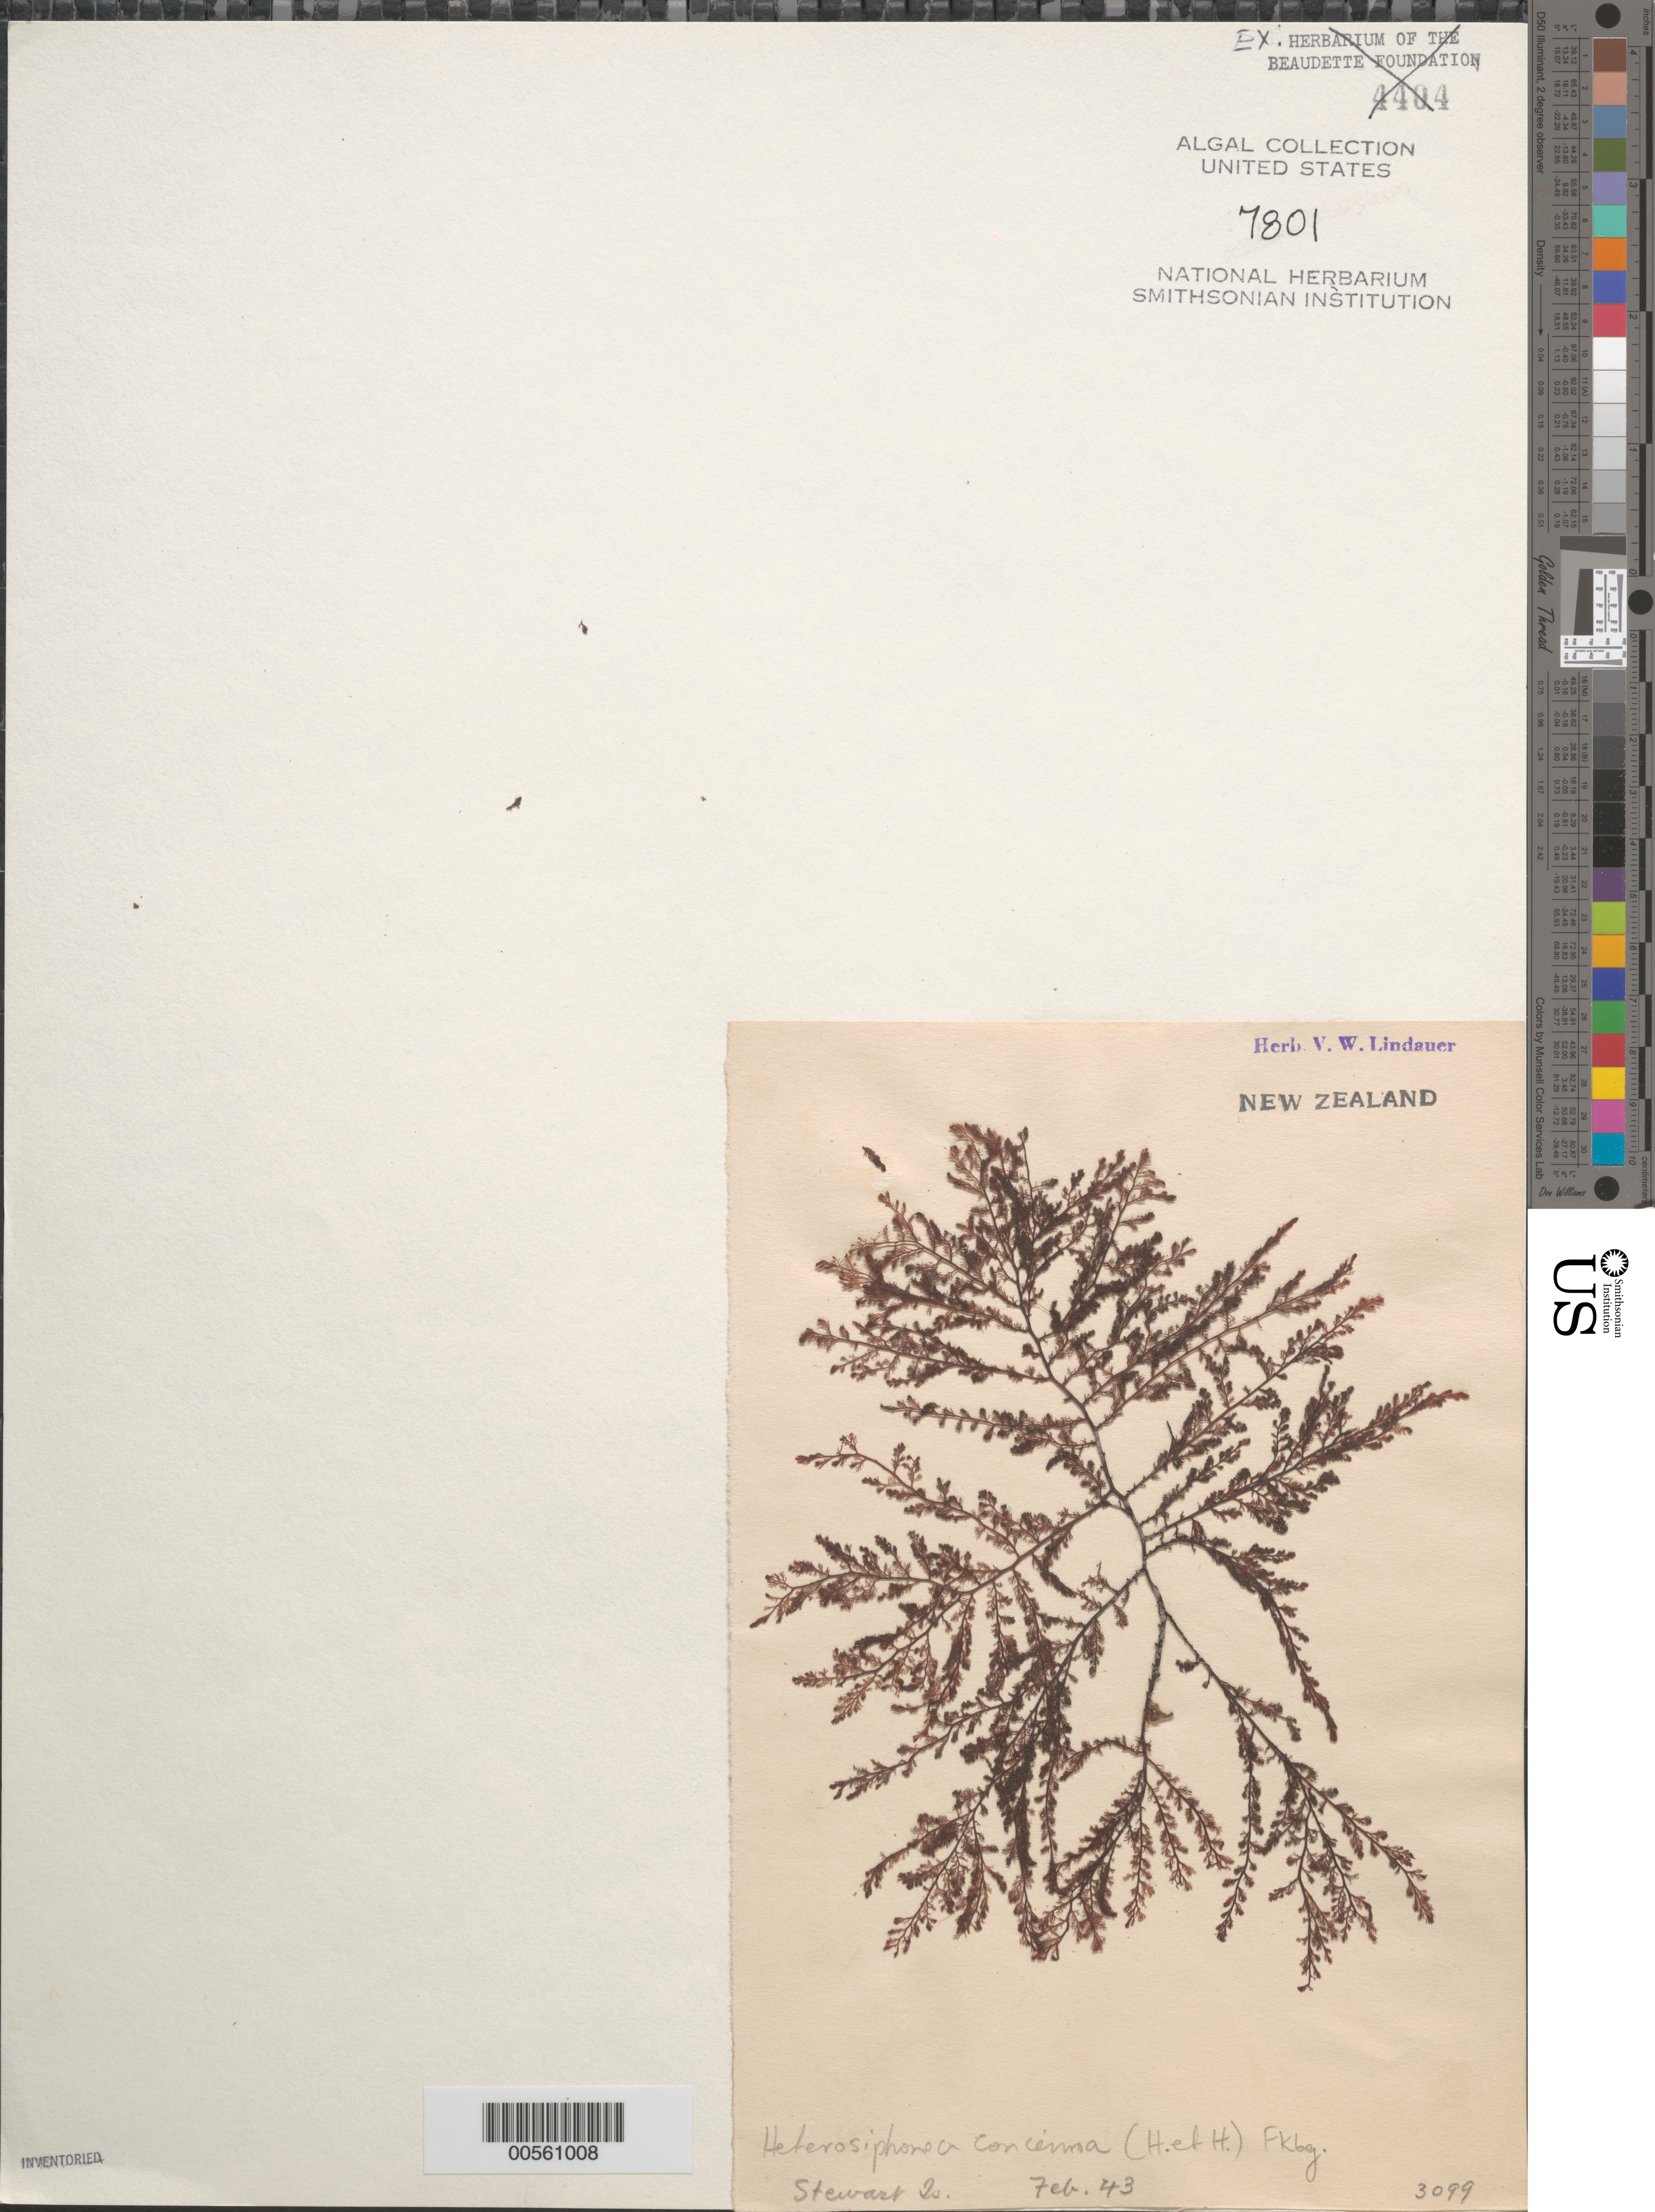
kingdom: Plantae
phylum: Rhodophyta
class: Florideophyceae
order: Ceramiales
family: Dasyaceae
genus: Heterosiphonia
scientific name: Heterosiphonia concinna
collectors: V. Lindauer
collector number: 3099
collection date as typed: Feb 1943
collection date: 1943-02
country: New Zealand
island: Stewart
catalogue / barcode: US 7801